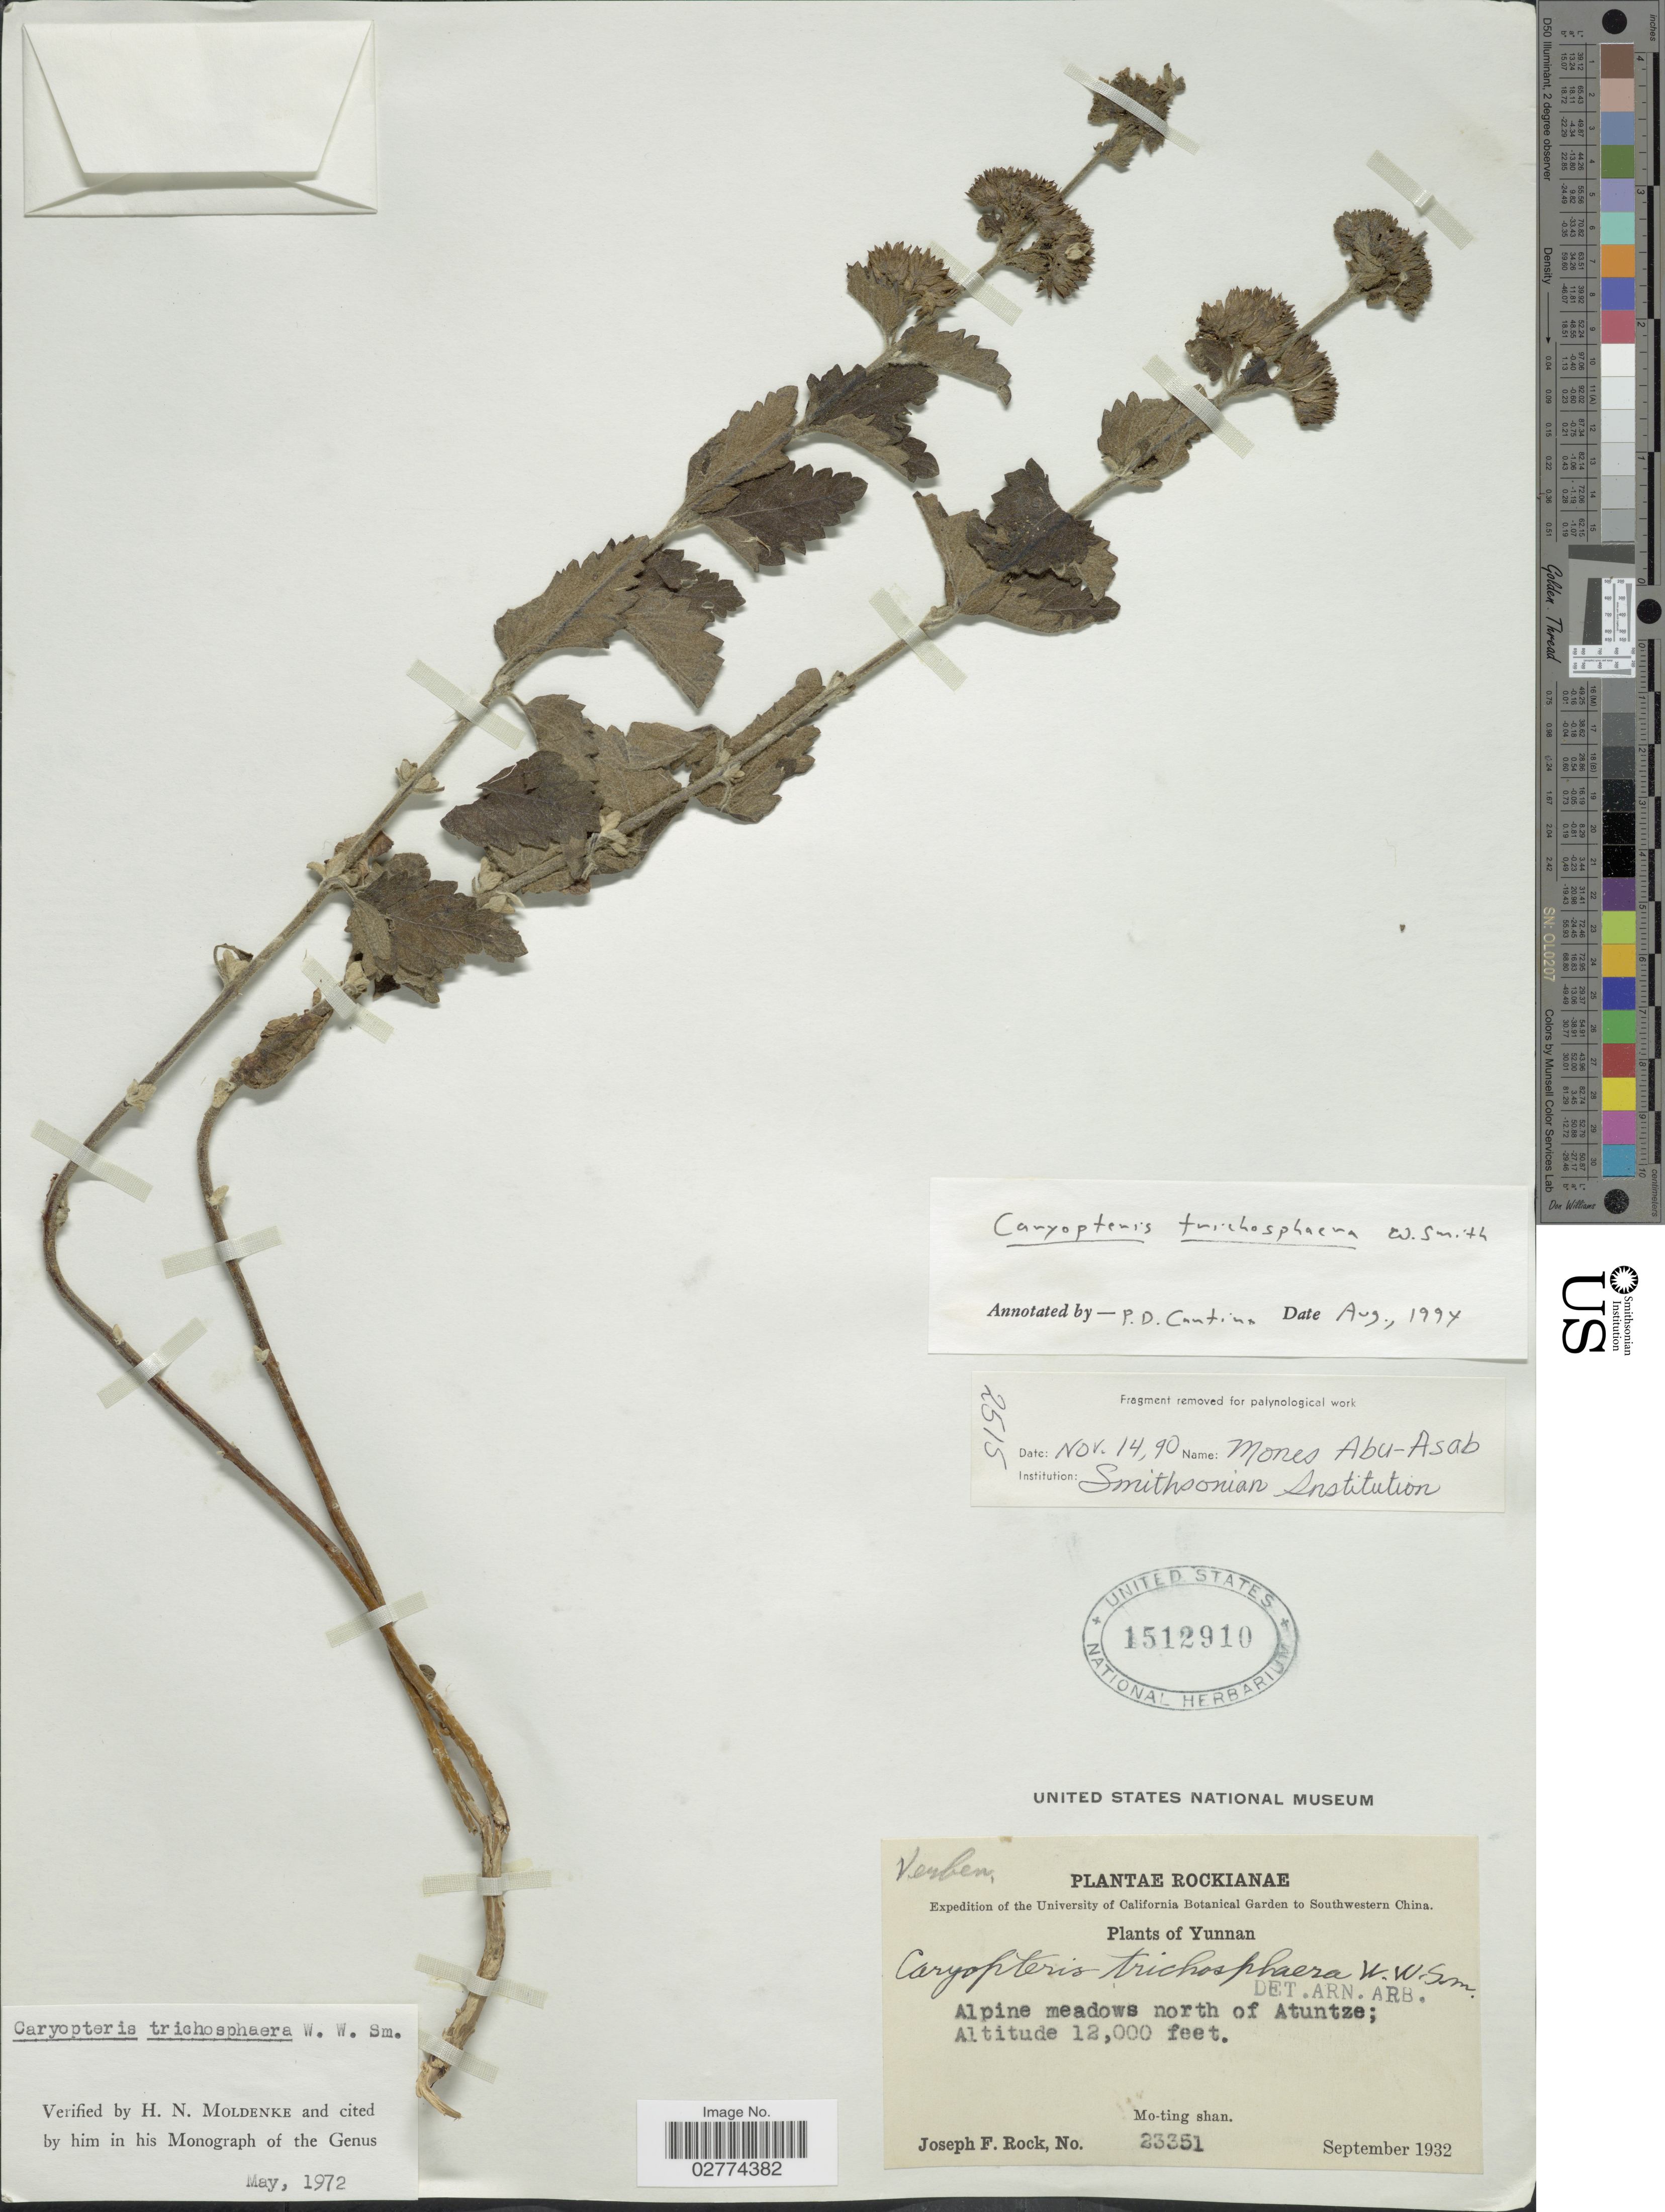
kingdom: Plantae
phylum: Tracheophyta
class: Magnoliopsida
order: Lamiales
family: Lamiaceae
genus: Caryopteris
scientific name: Caryopteris trichosphaera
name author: W.W. Sm.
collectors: J. F. Rock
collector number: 23351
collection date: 1932-09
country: China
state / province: Yunnan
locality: Southwestern China. Alpine meadows north of Atuntze. Mo-ting shan.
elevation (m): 3658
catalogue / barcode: US 1512910